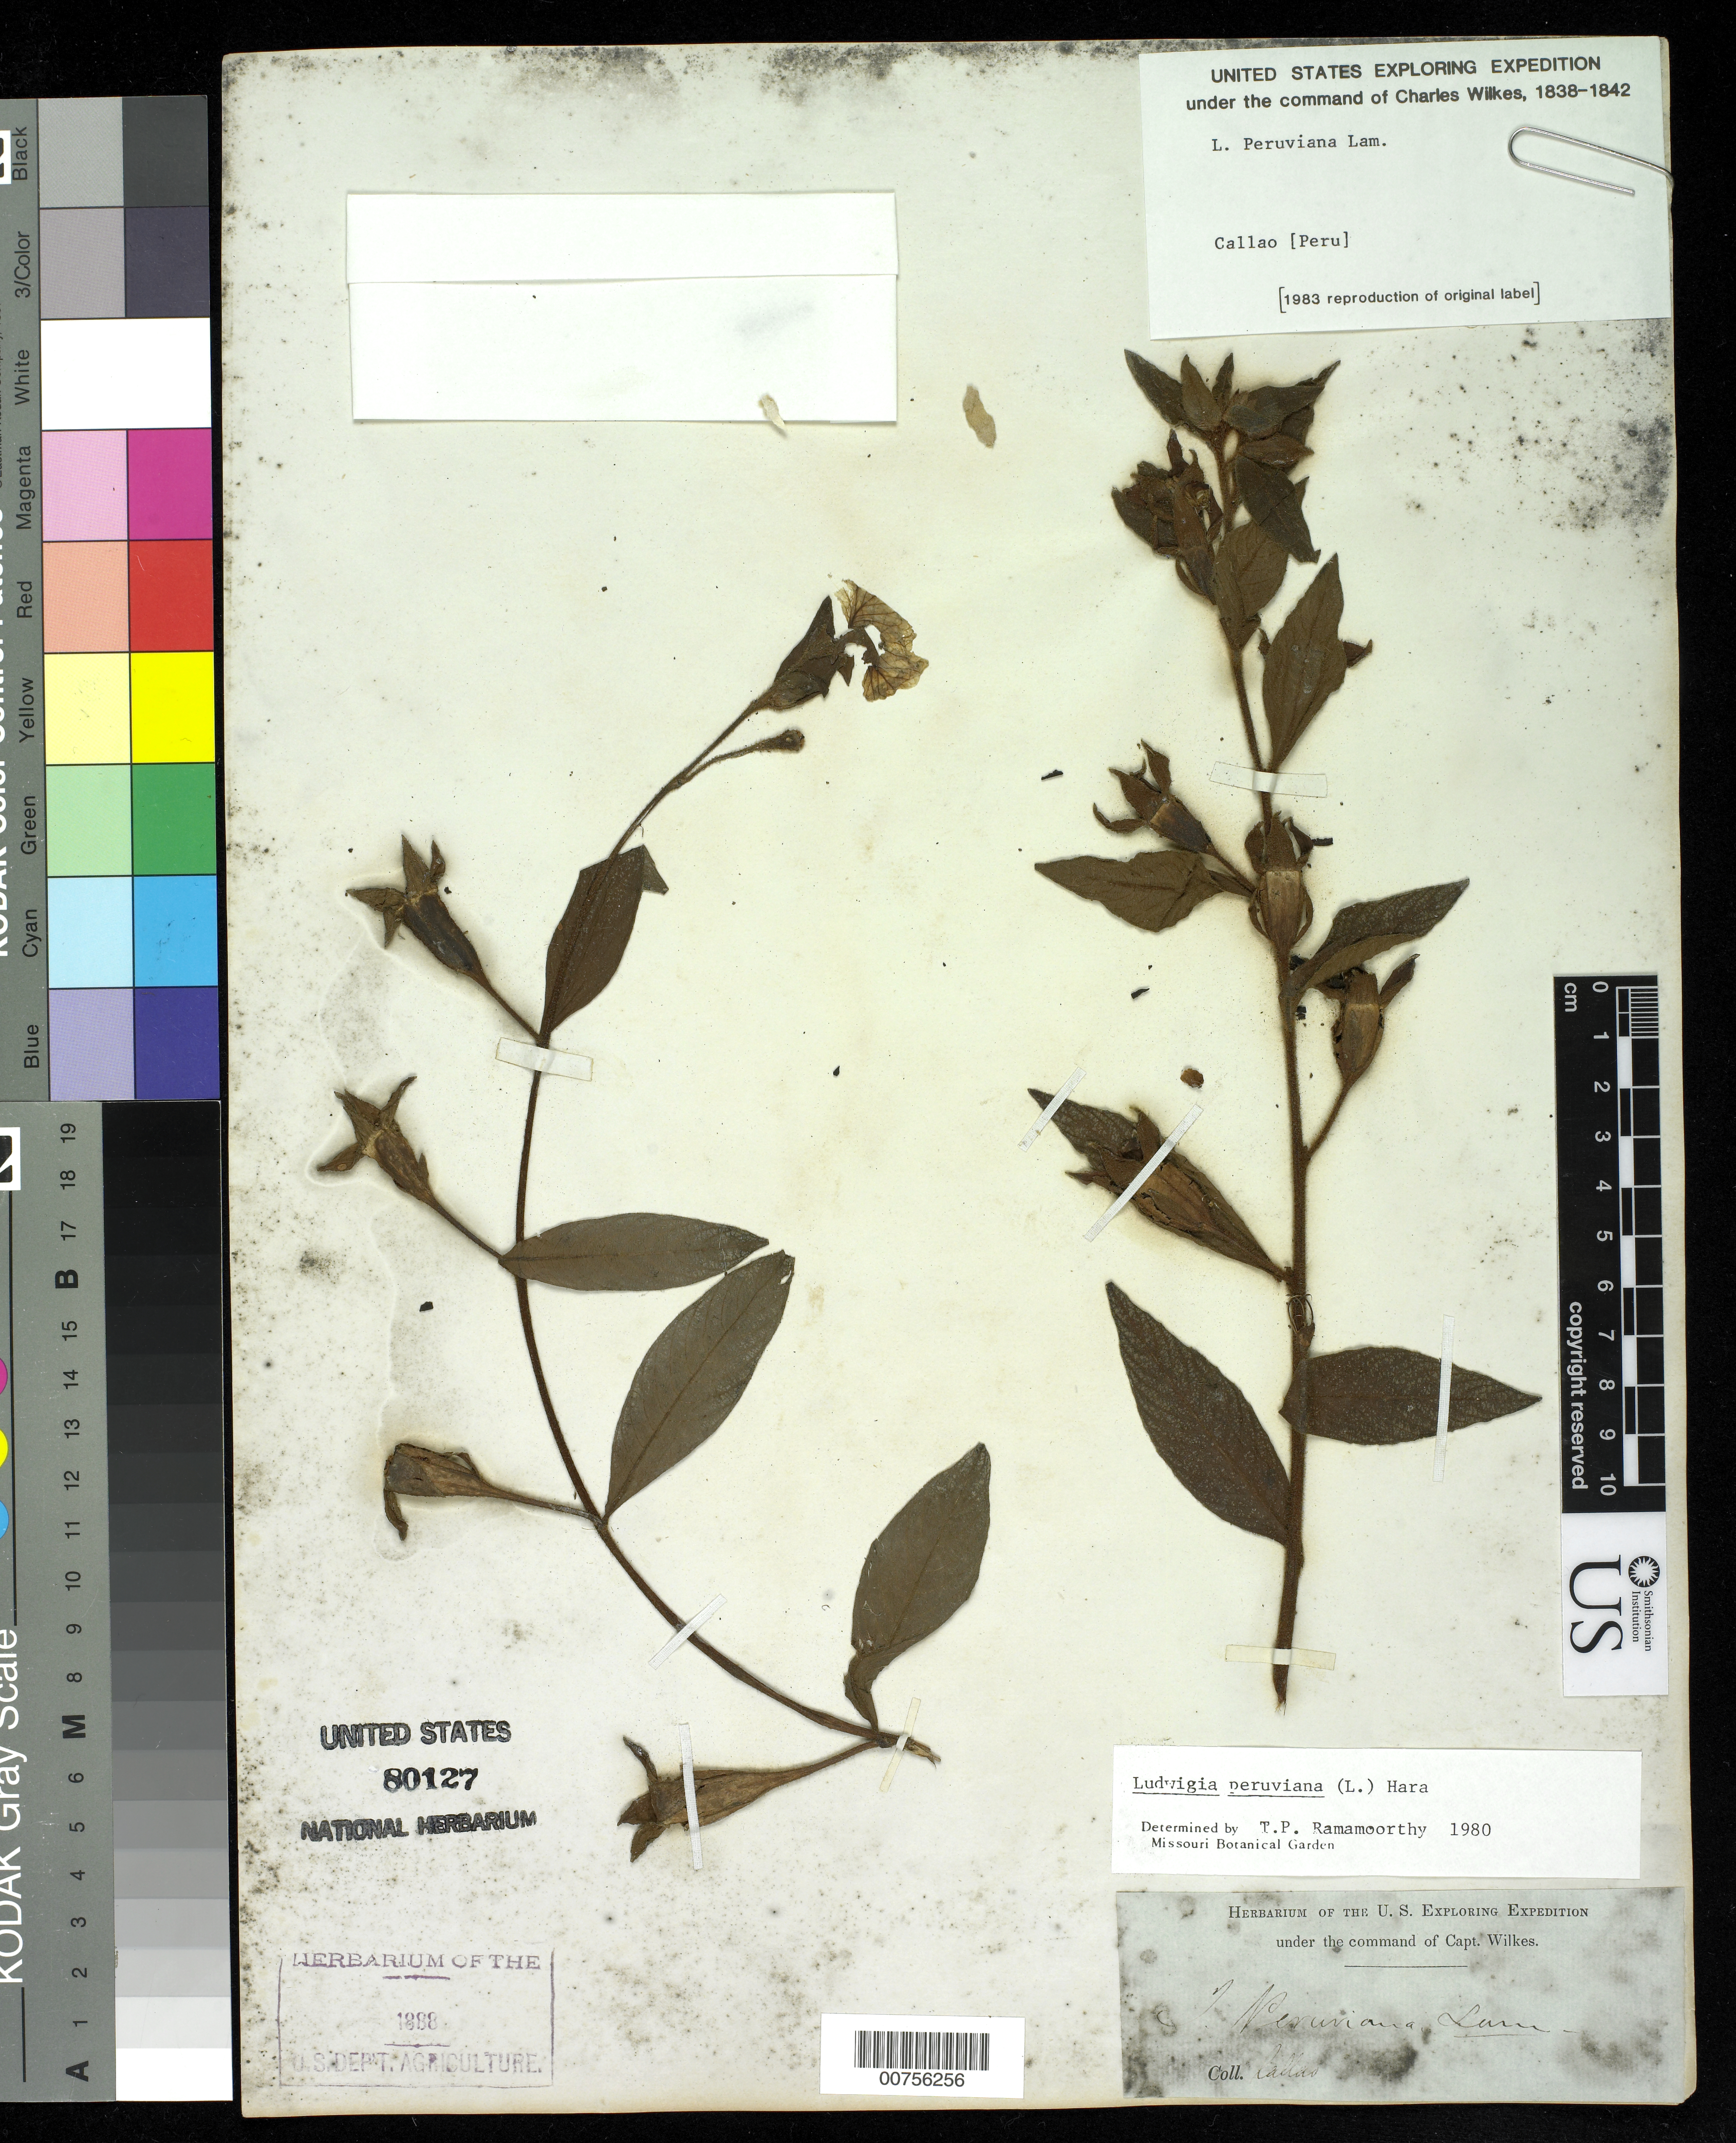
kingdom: Plantae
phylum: Tracheophyta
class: Magnoliopsida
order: Myrtales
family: Onagraceae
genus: Ludwigia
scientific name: Ludwigia peruviana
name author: (L.) H. Hara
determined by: Ramamoorthy, T. P.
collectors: Wilkes Explor. Exped.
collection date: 1838/1842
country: Peru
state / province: Callao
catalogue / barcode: US 80127